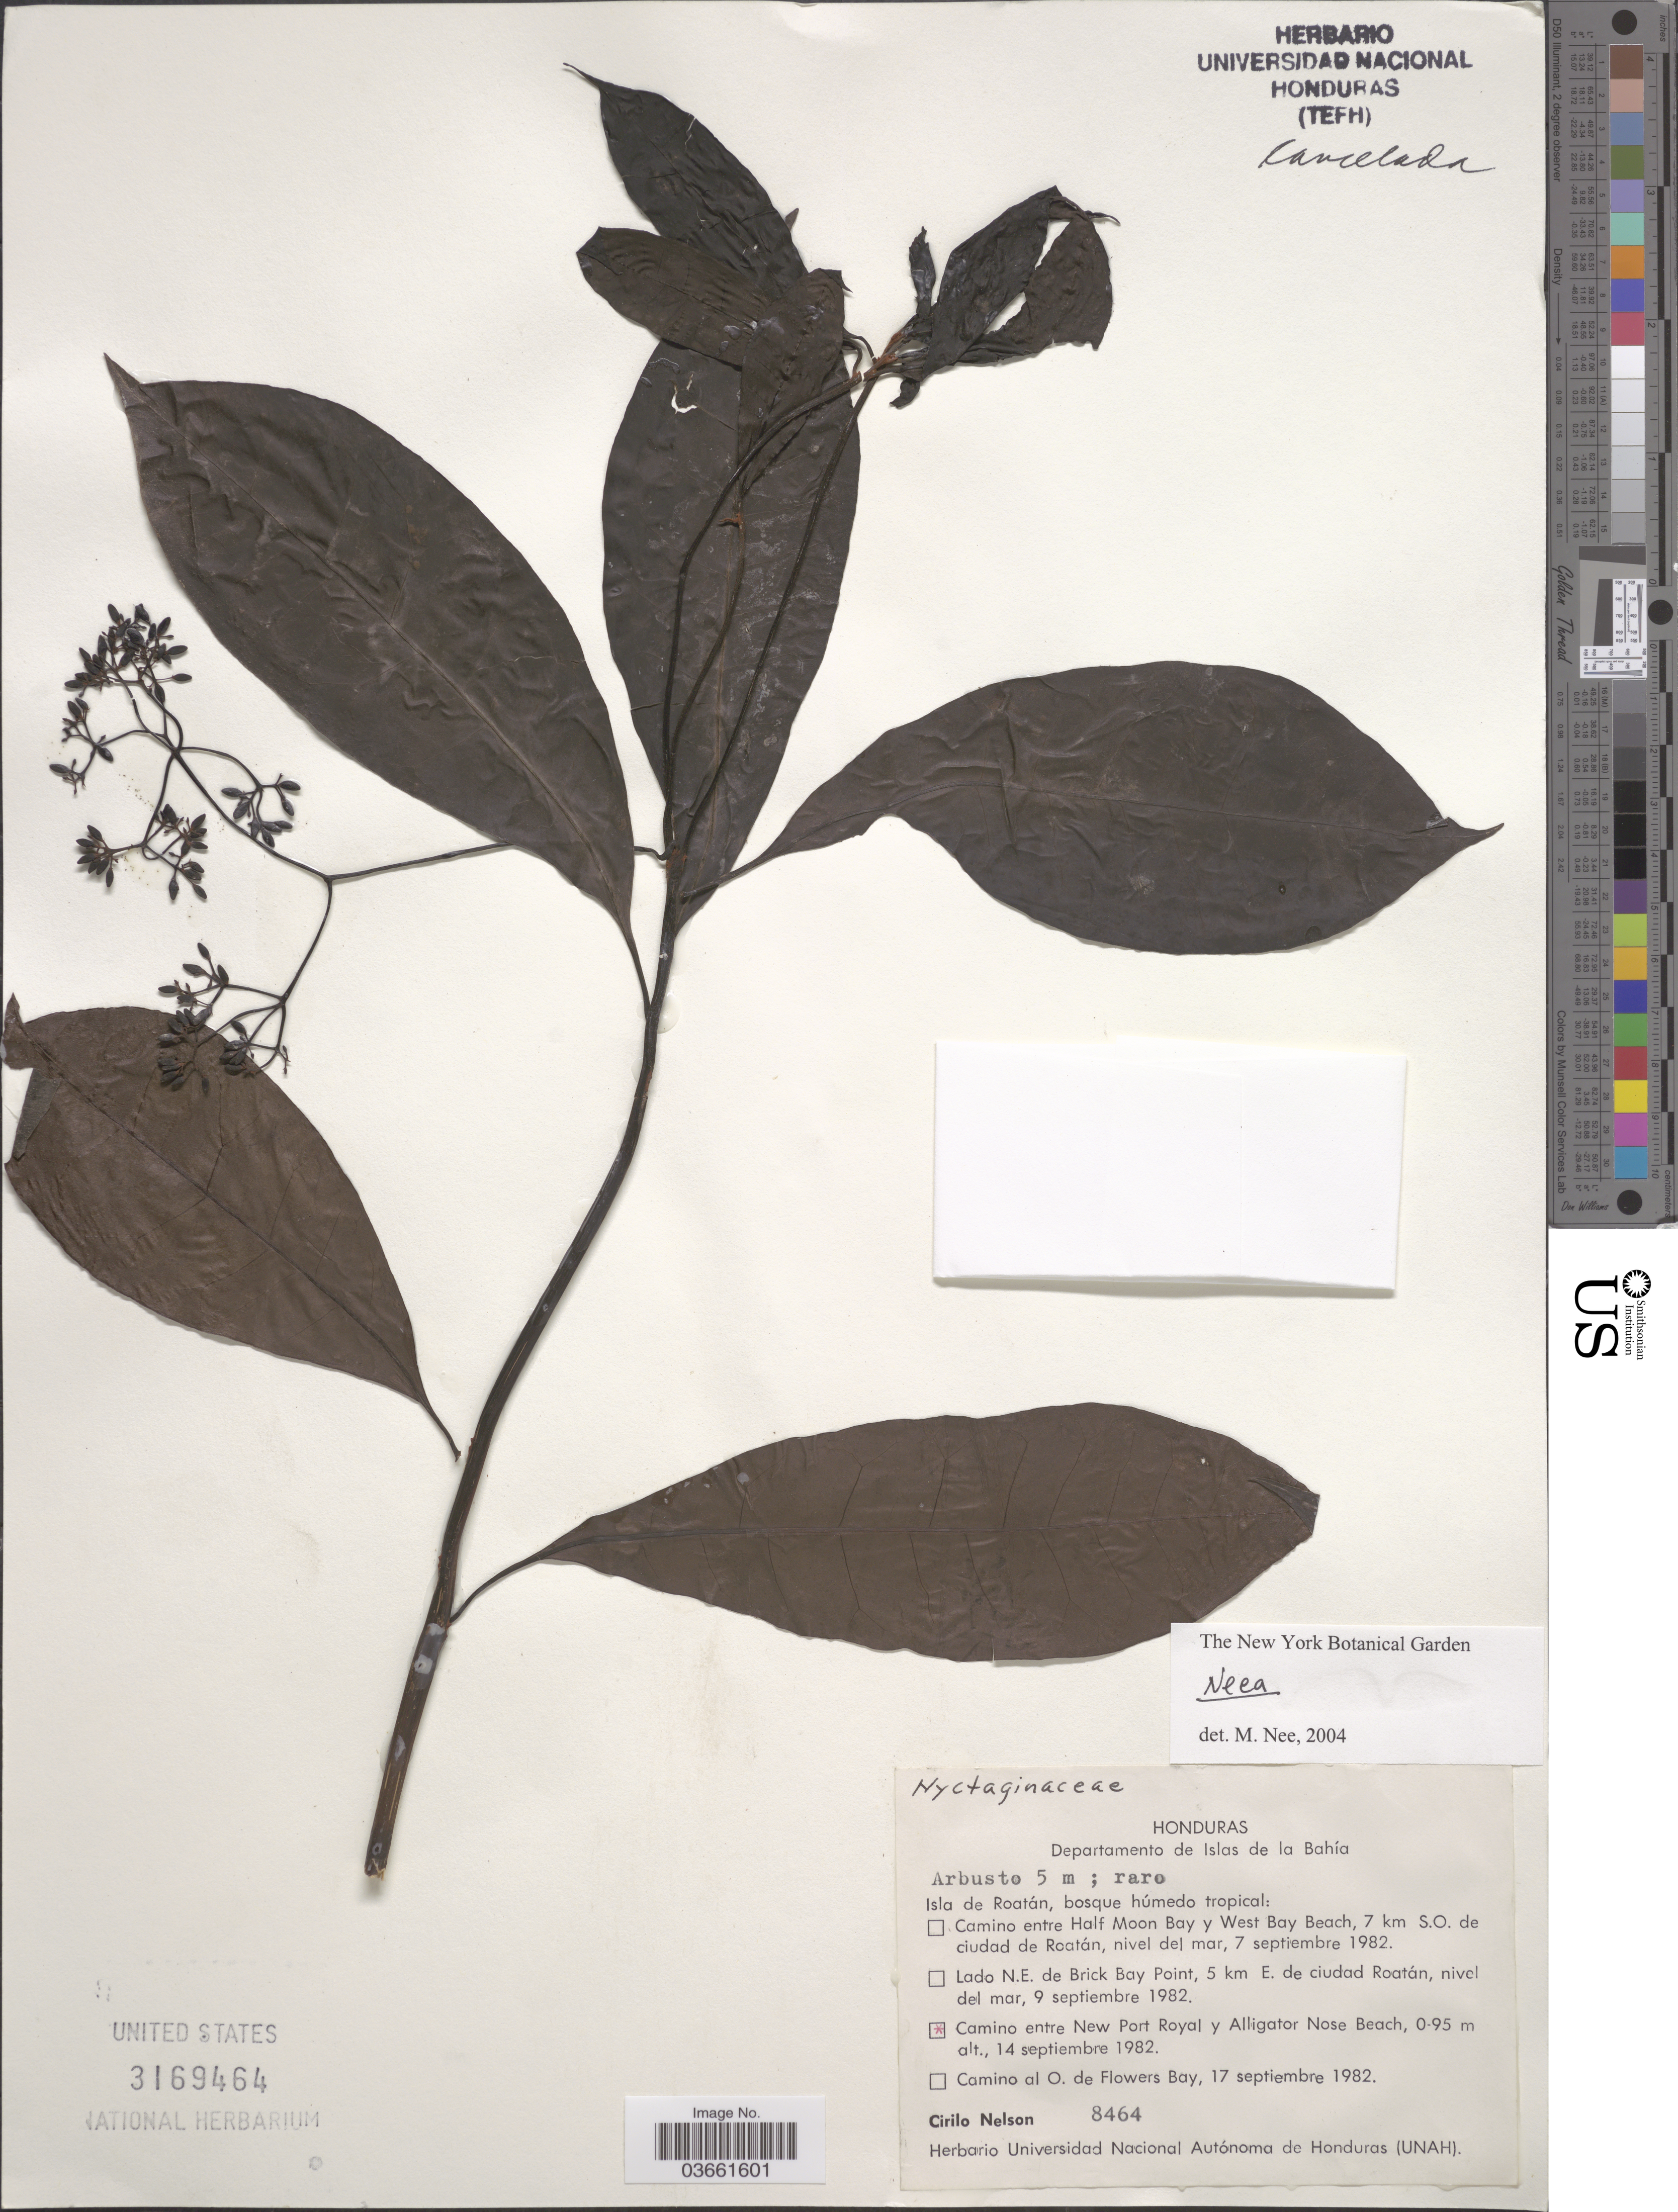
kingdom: Plantae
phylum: Tracheophyta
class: Magnoliopsida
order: Caryophyllales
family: Nyctaginaceae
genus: Neea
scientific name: Neea sp.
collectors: C. Nelson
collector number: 8464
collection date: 1982-09-14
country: Honduras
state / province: Islas de la Bahía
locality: Departamento de Islas de la Bahía. Camino entre New Port Royal y Alligator Nose Beach.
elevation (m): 0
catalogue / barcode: US 3169464